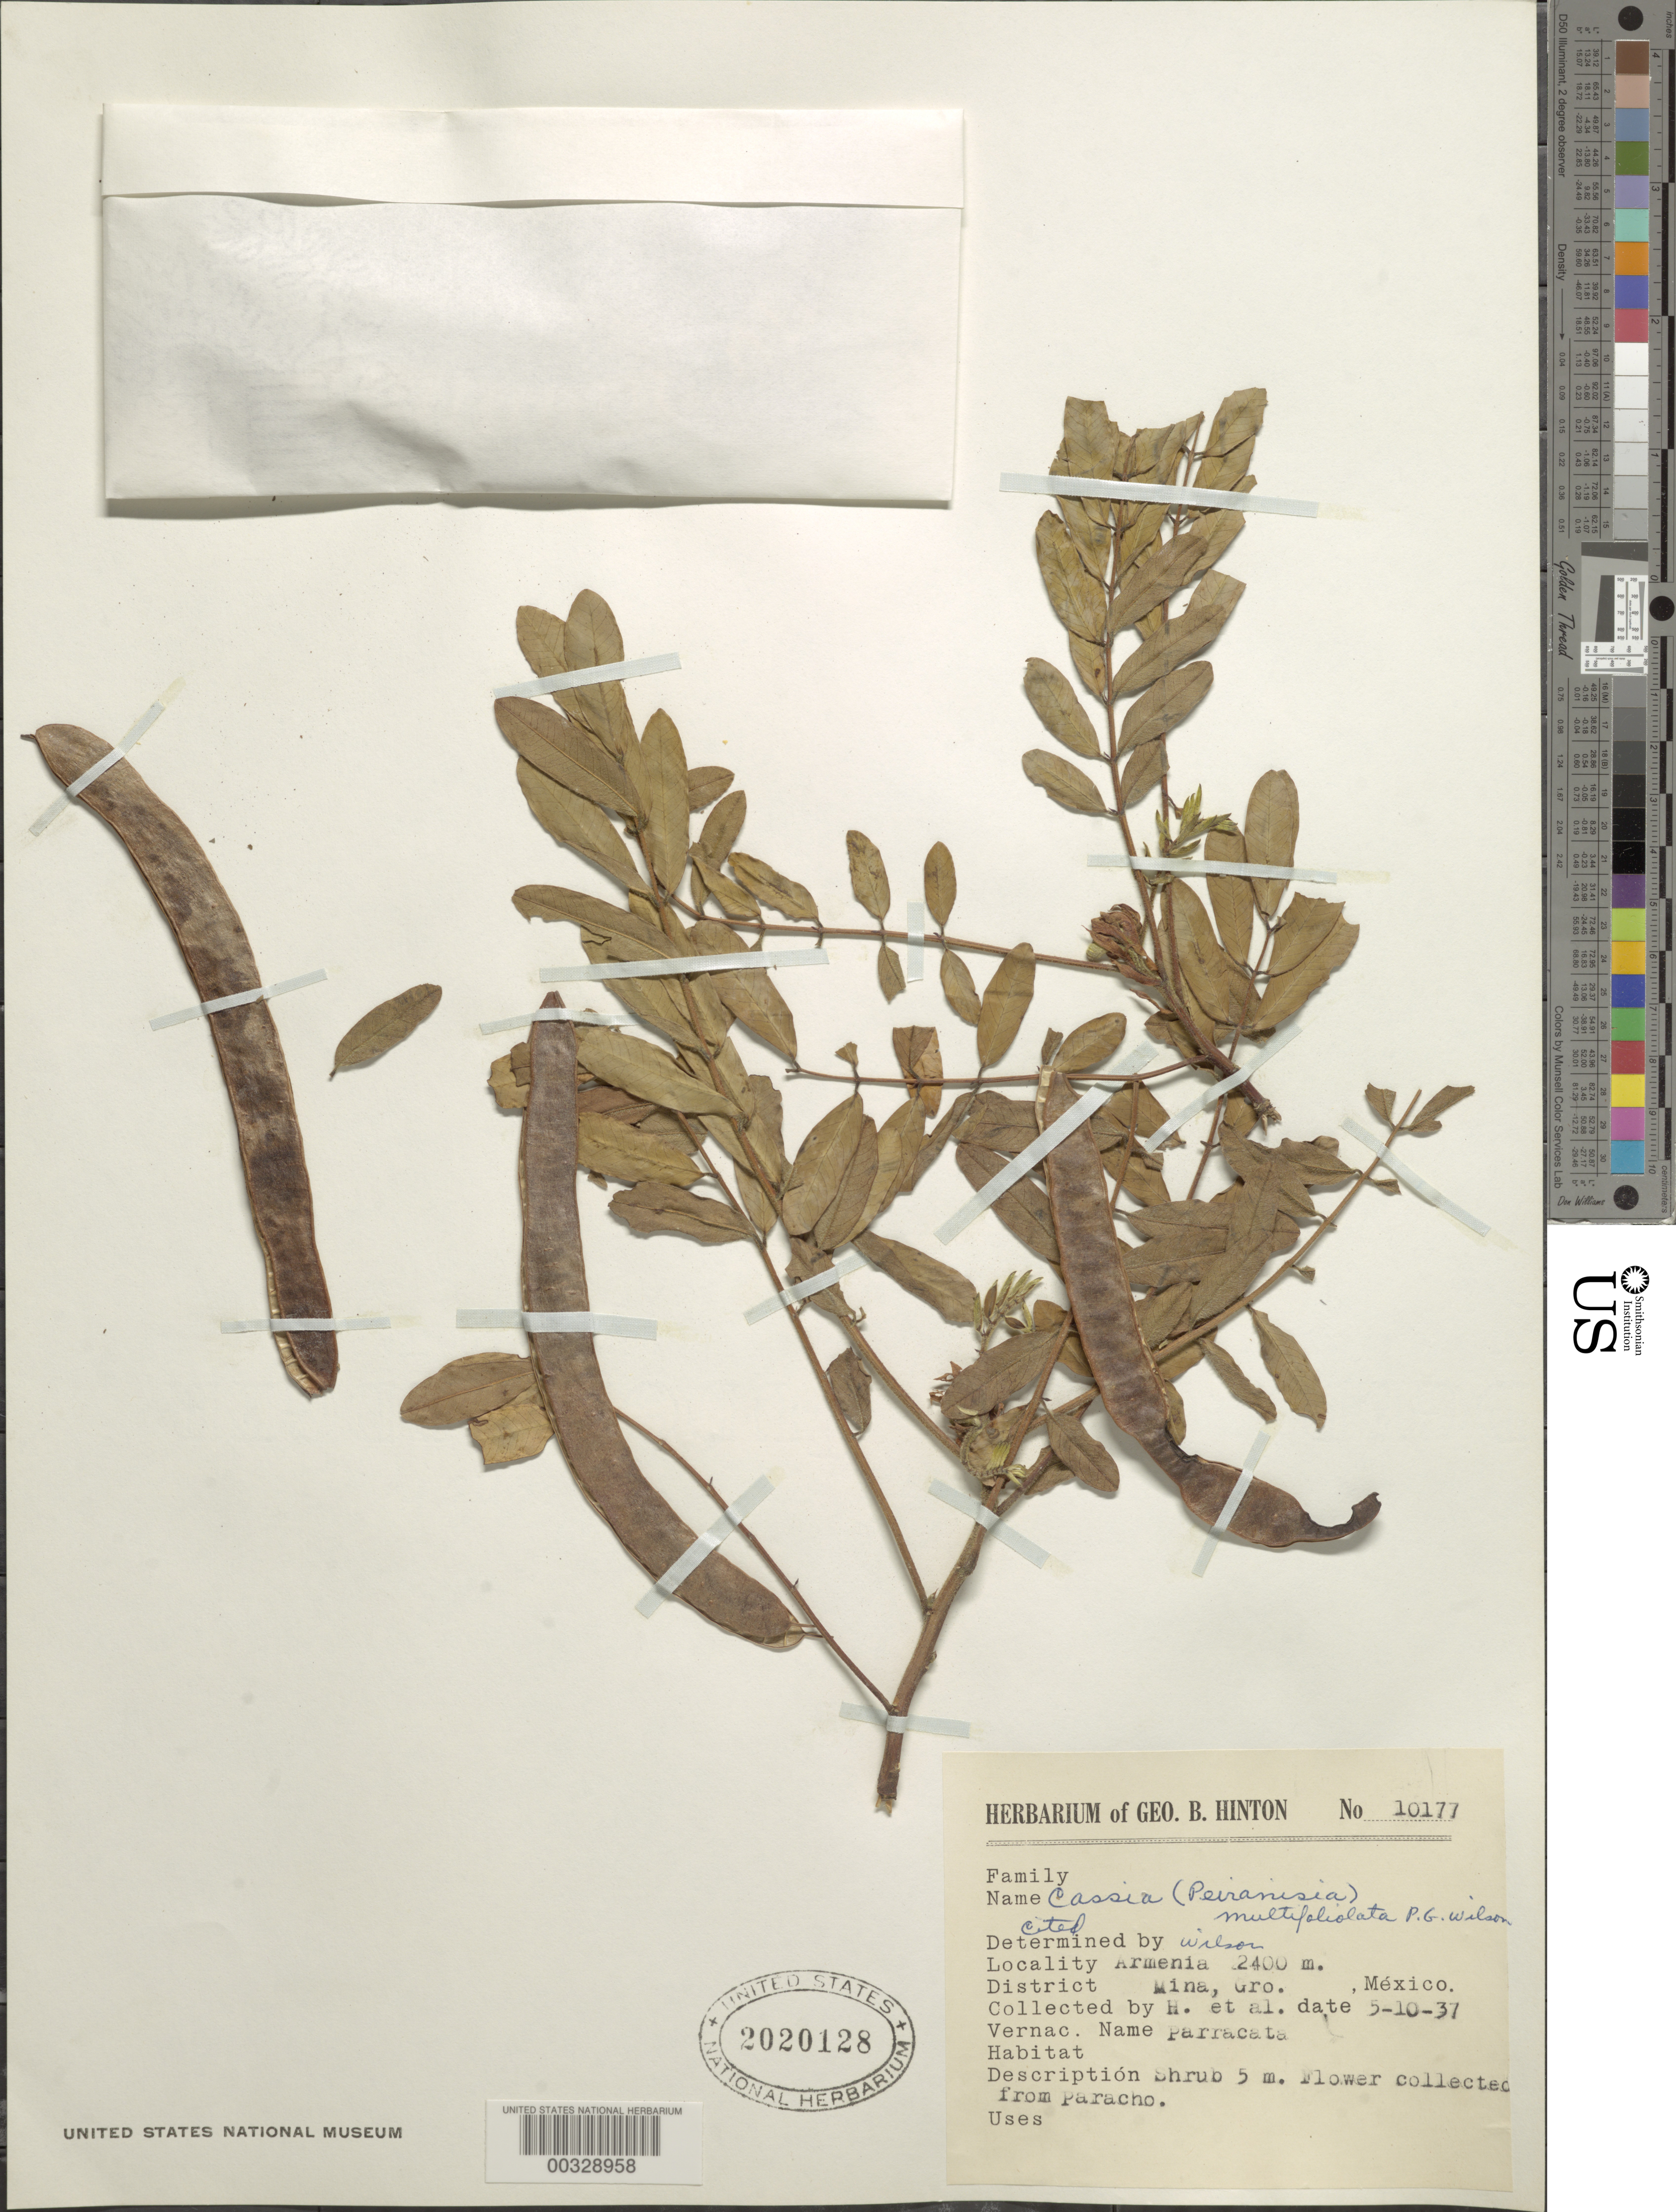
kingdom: Plantae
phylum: Tracheophyta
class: Magnoliopsida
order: Fabales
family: Fabaceae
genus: Senna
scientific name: Senna multifoliolata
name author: (Paul G. Wilson) H.S. Irwin & Barneby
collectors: G. B. Hinton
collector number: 10177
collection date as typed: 10 May 1937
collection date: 1937-05-10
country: Mexico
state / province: Guerrero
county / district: Mina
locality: Armenia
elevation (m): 2400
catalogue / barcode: US 2020128